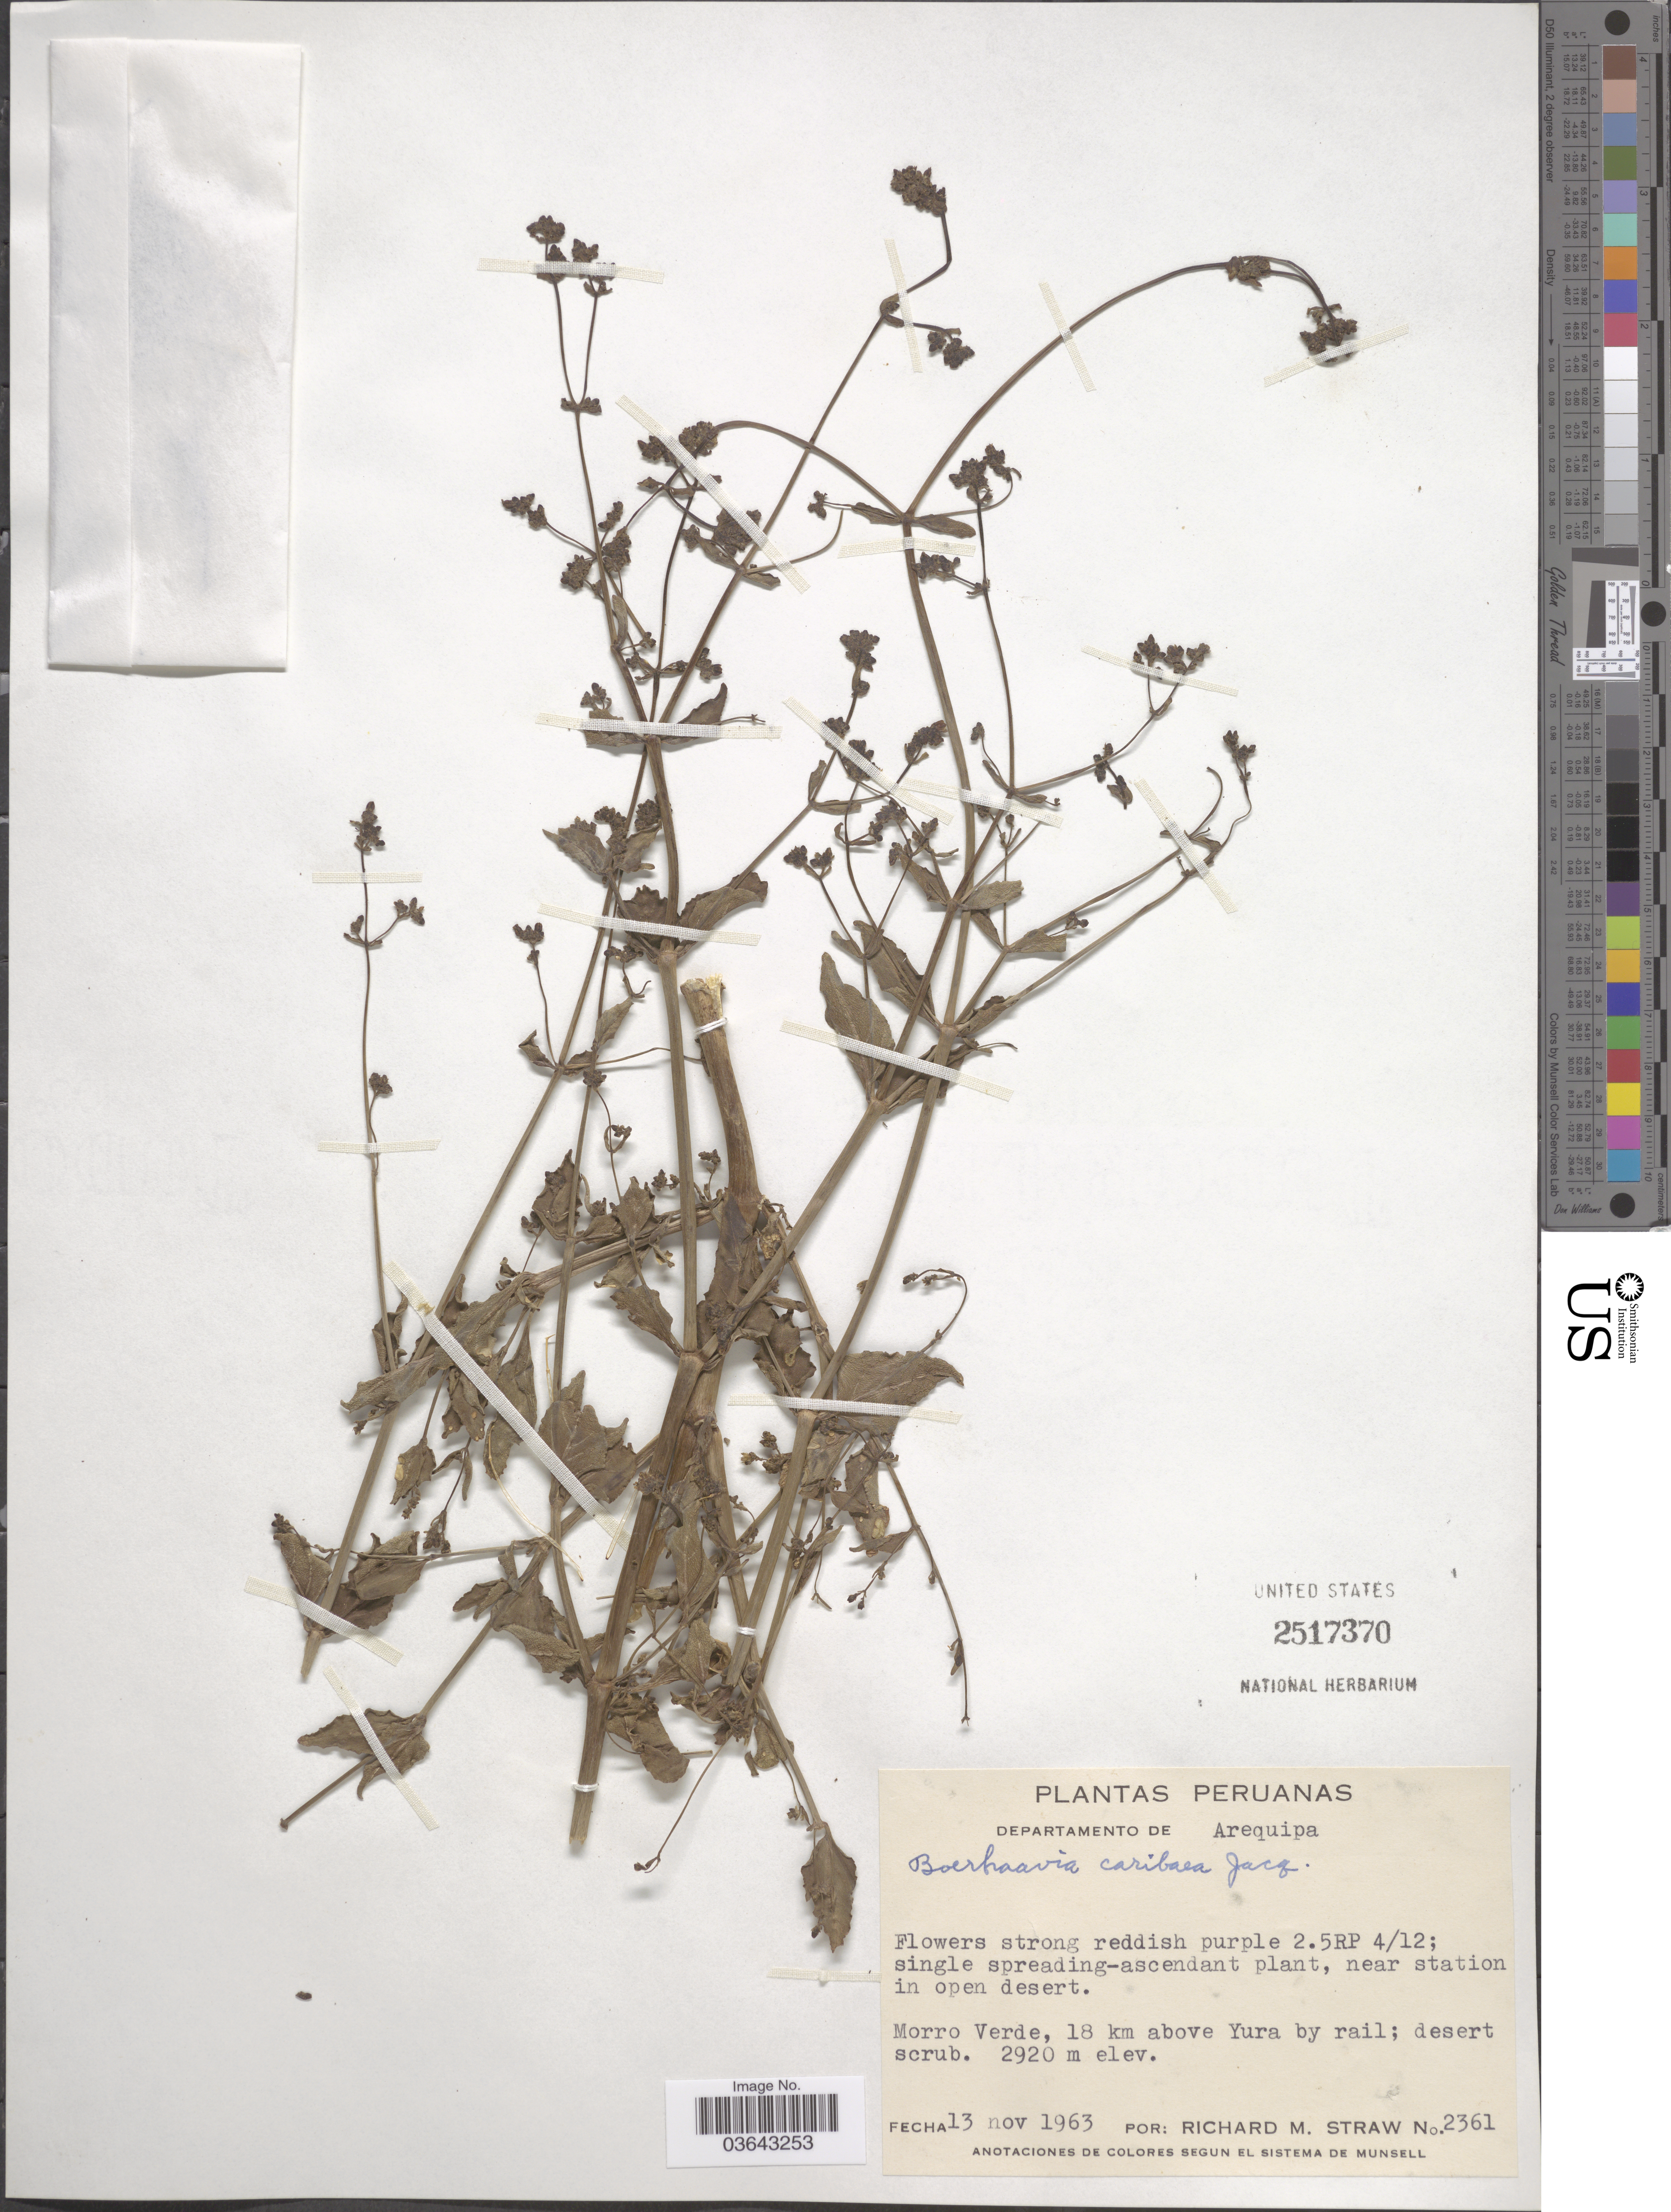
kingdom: Plantae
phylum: Tracheophyta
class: Magnoliopsida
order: Caryophyllales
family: Nyctaginaceae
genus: Boerhavia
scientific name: Boerhavia diffusa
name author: L.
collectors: R. M. Straw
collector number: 2361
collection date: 1963-11-13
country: Peru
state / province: Arequipa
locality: Departamento de Arequipa. Morro Verde, 18 km above Yura by rail.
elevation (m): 2920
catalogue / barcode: US 2517370